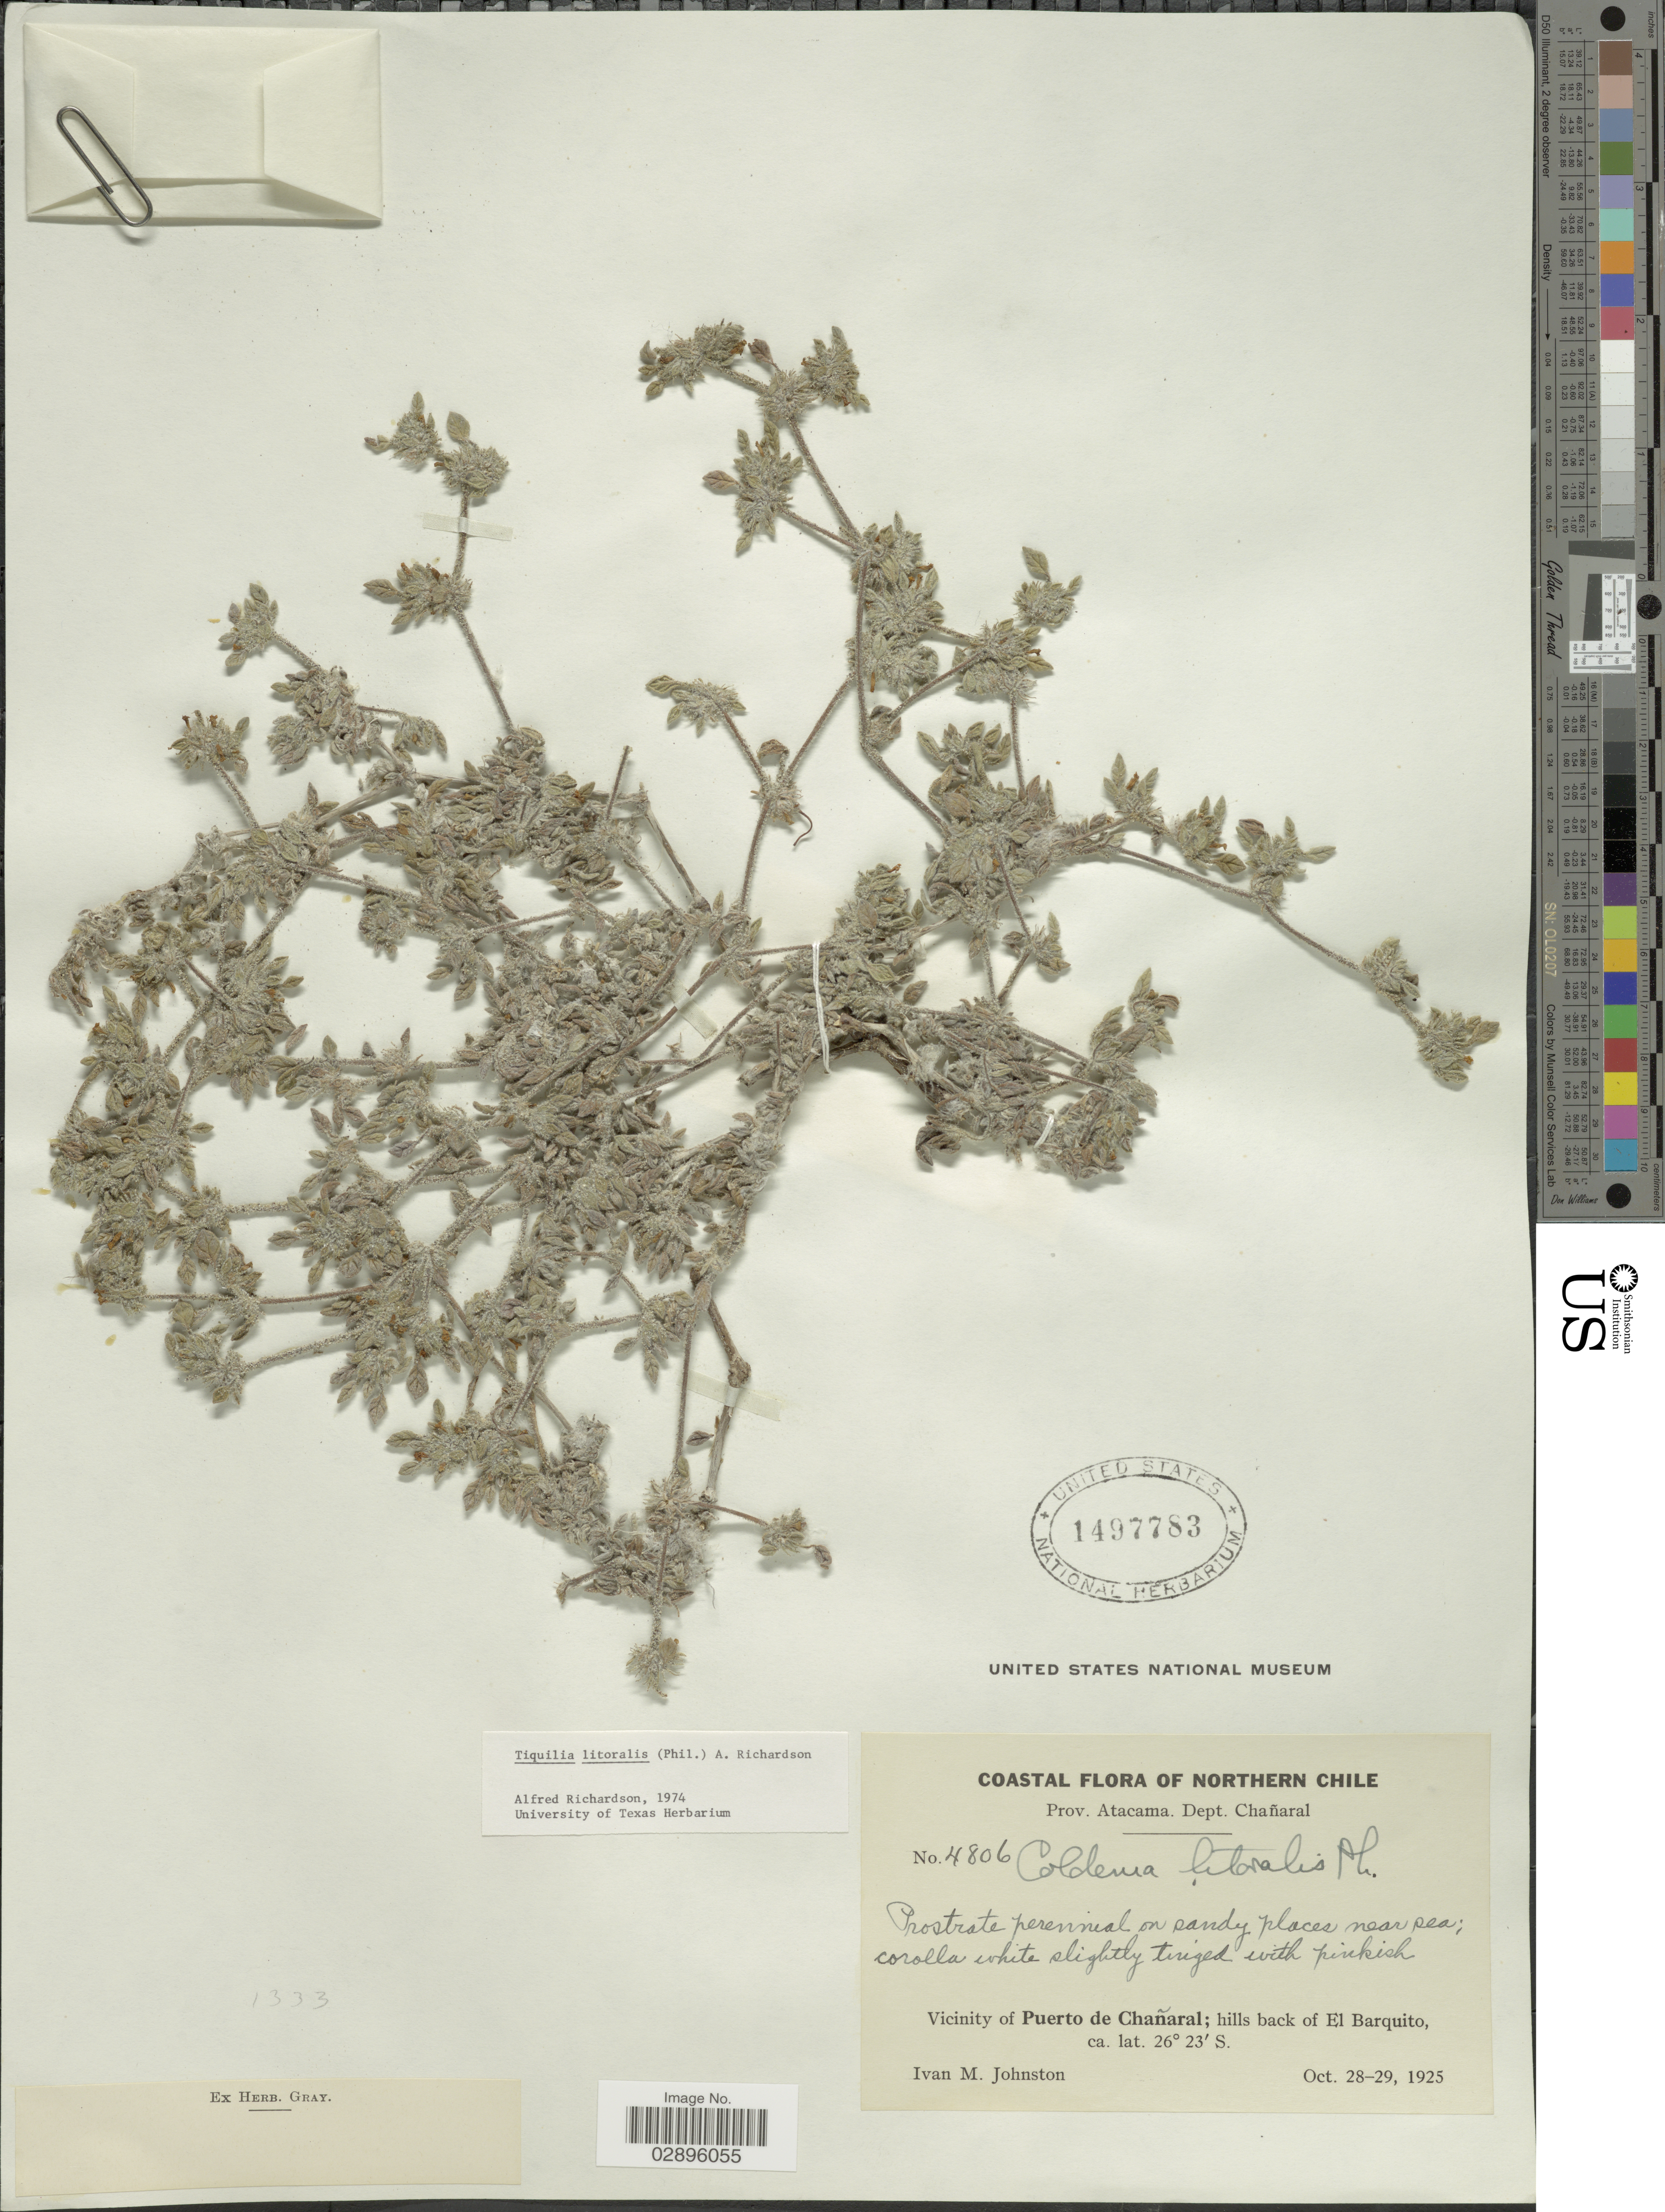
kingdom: Plantae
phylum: Tracheophyta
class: Magnoliopsida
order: Boraginales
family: Ehretiaceae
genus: Tiquilia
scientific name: Tiquilia litoralis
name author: (Phil.) A.T. Richardson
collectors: I.M. Johnston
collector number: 4806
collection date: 1925-10-28/1925-10-29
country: Chile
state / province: Atacama (III)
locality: Northern Chile. Dept. Chañaral. Vicinity of Puerto de Chañaral; hillls back of El Barquito.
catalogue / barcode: US 1497783